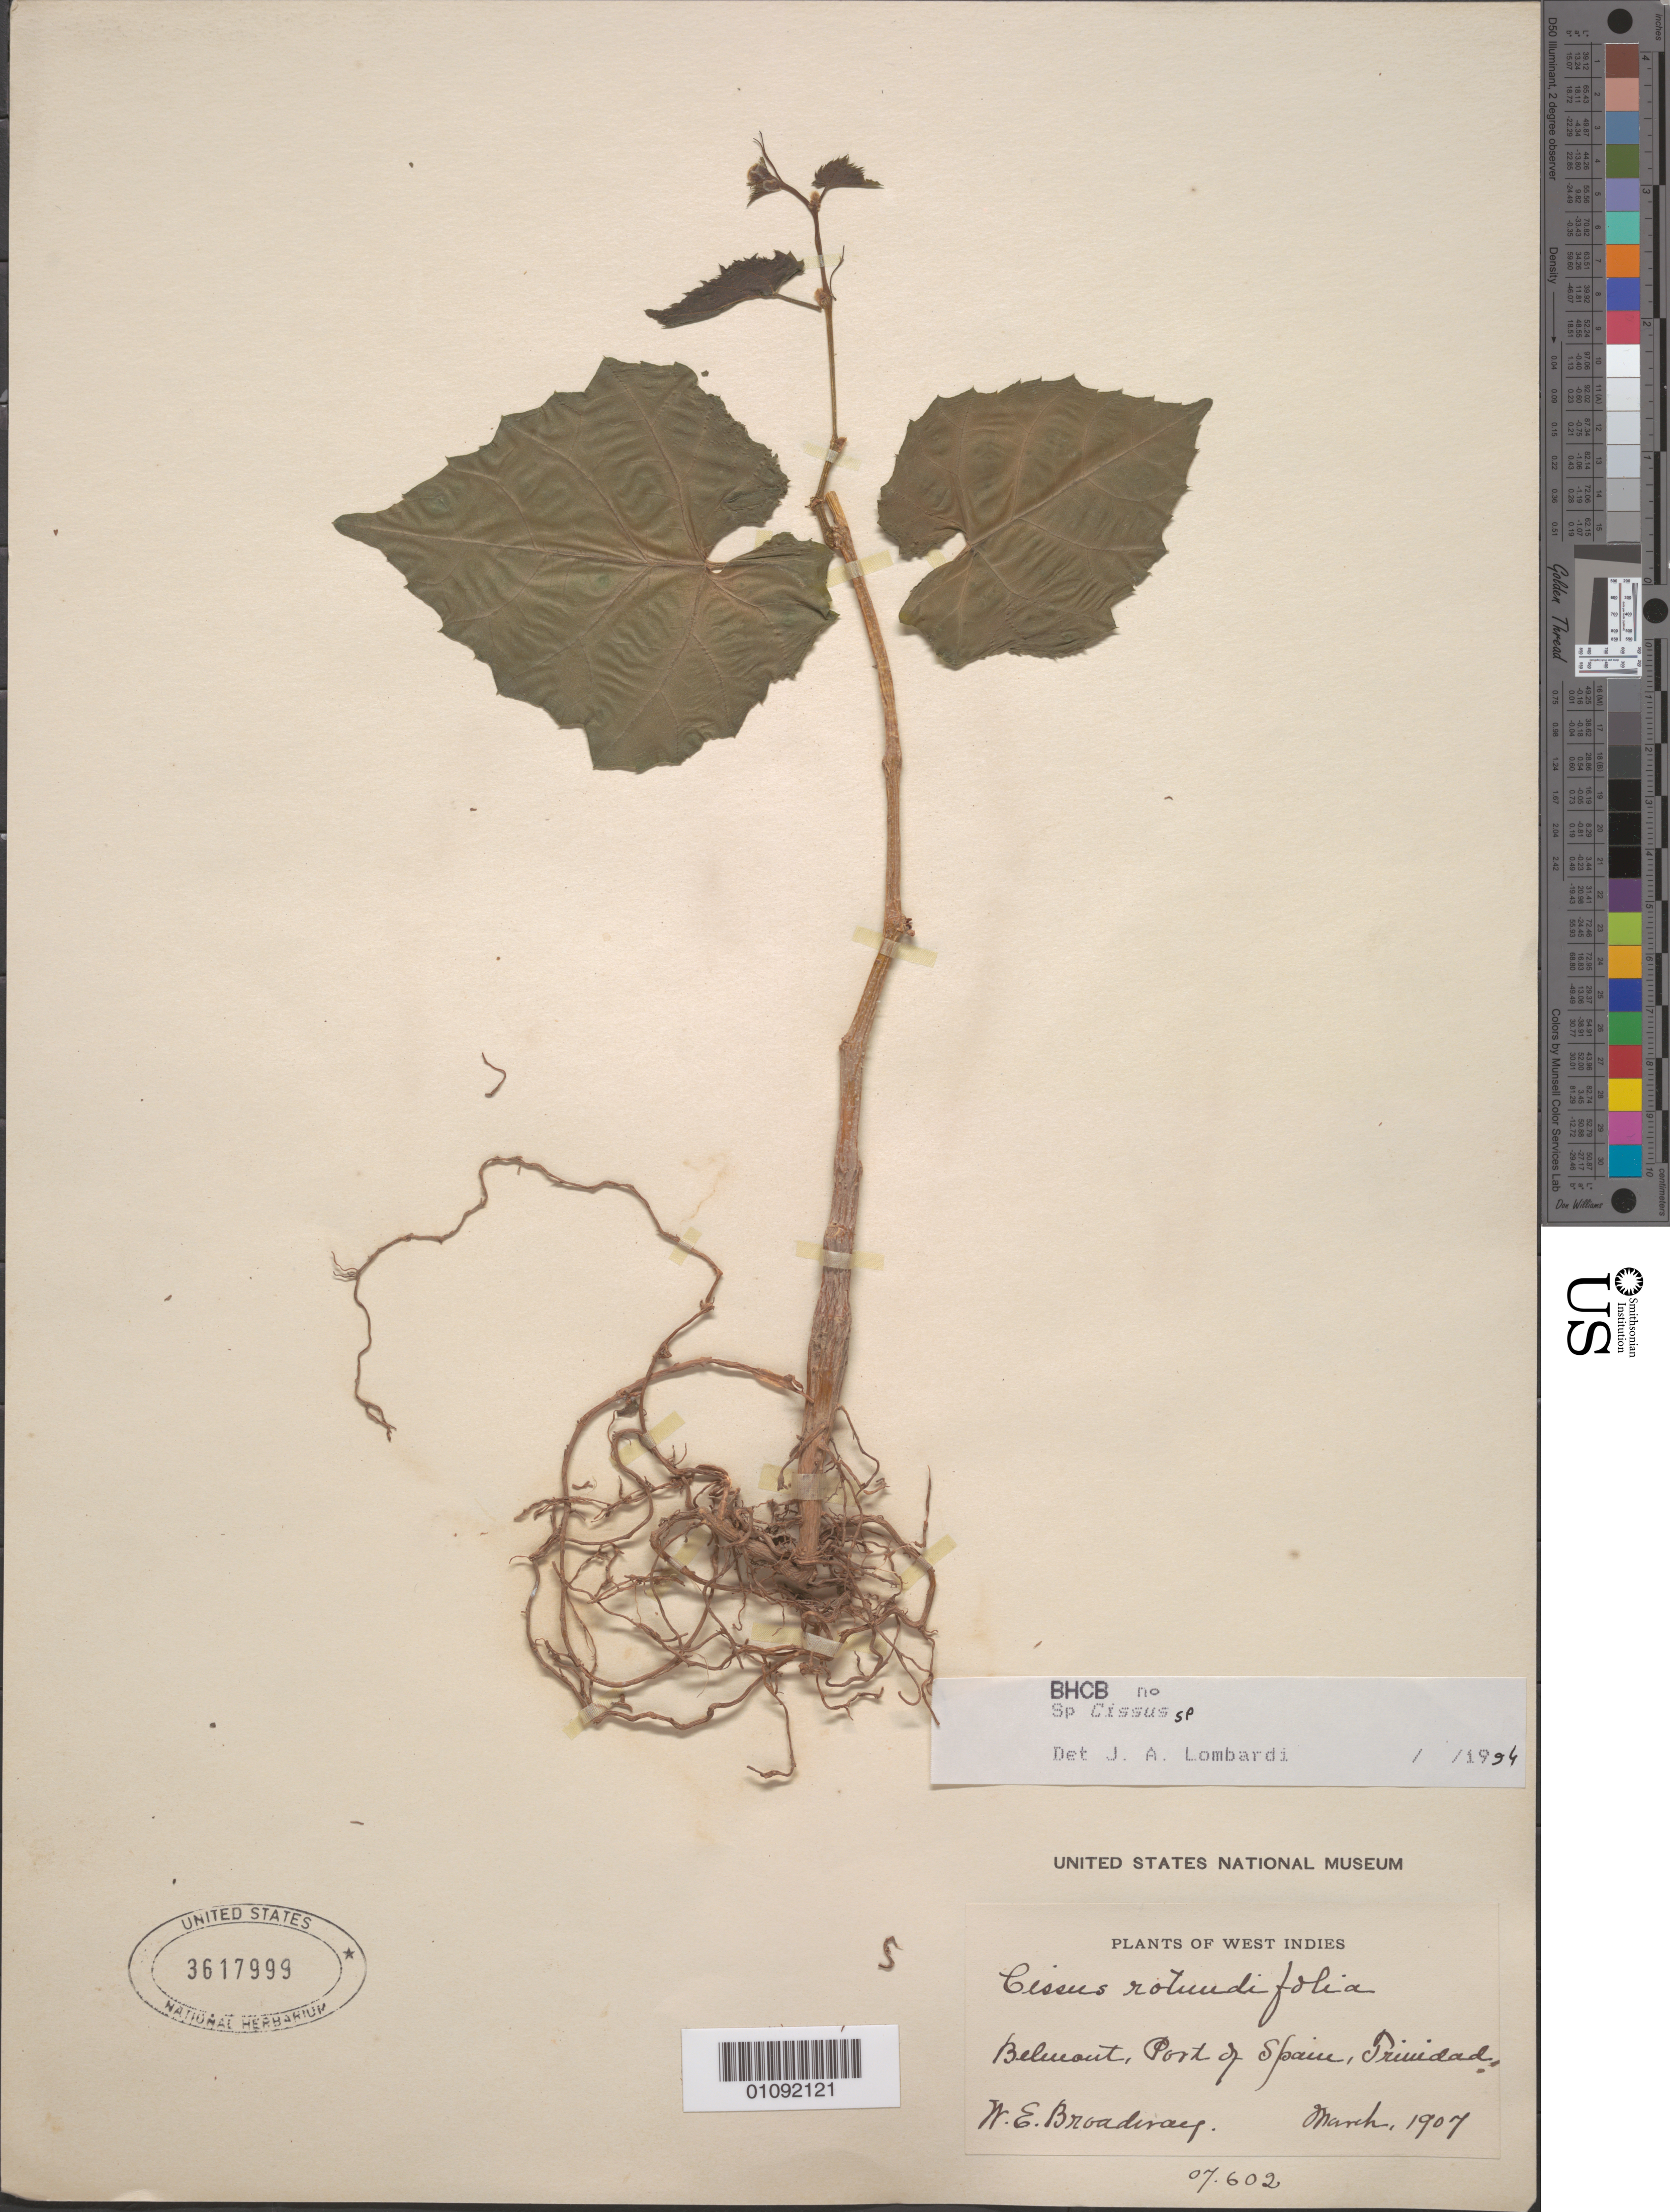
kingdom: Plantae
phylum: Tracheophyta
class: Magnoliopsida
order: Vitales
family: Vitaceae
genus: Cissus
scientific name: Cissus sp.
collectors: W. E. Broadway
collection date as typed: Mar 1907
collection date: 1907-03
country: Trinidad and Tobago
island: Trinidad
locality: Belmont, Port of Spain, Trinidad.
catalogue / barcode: US 3617999